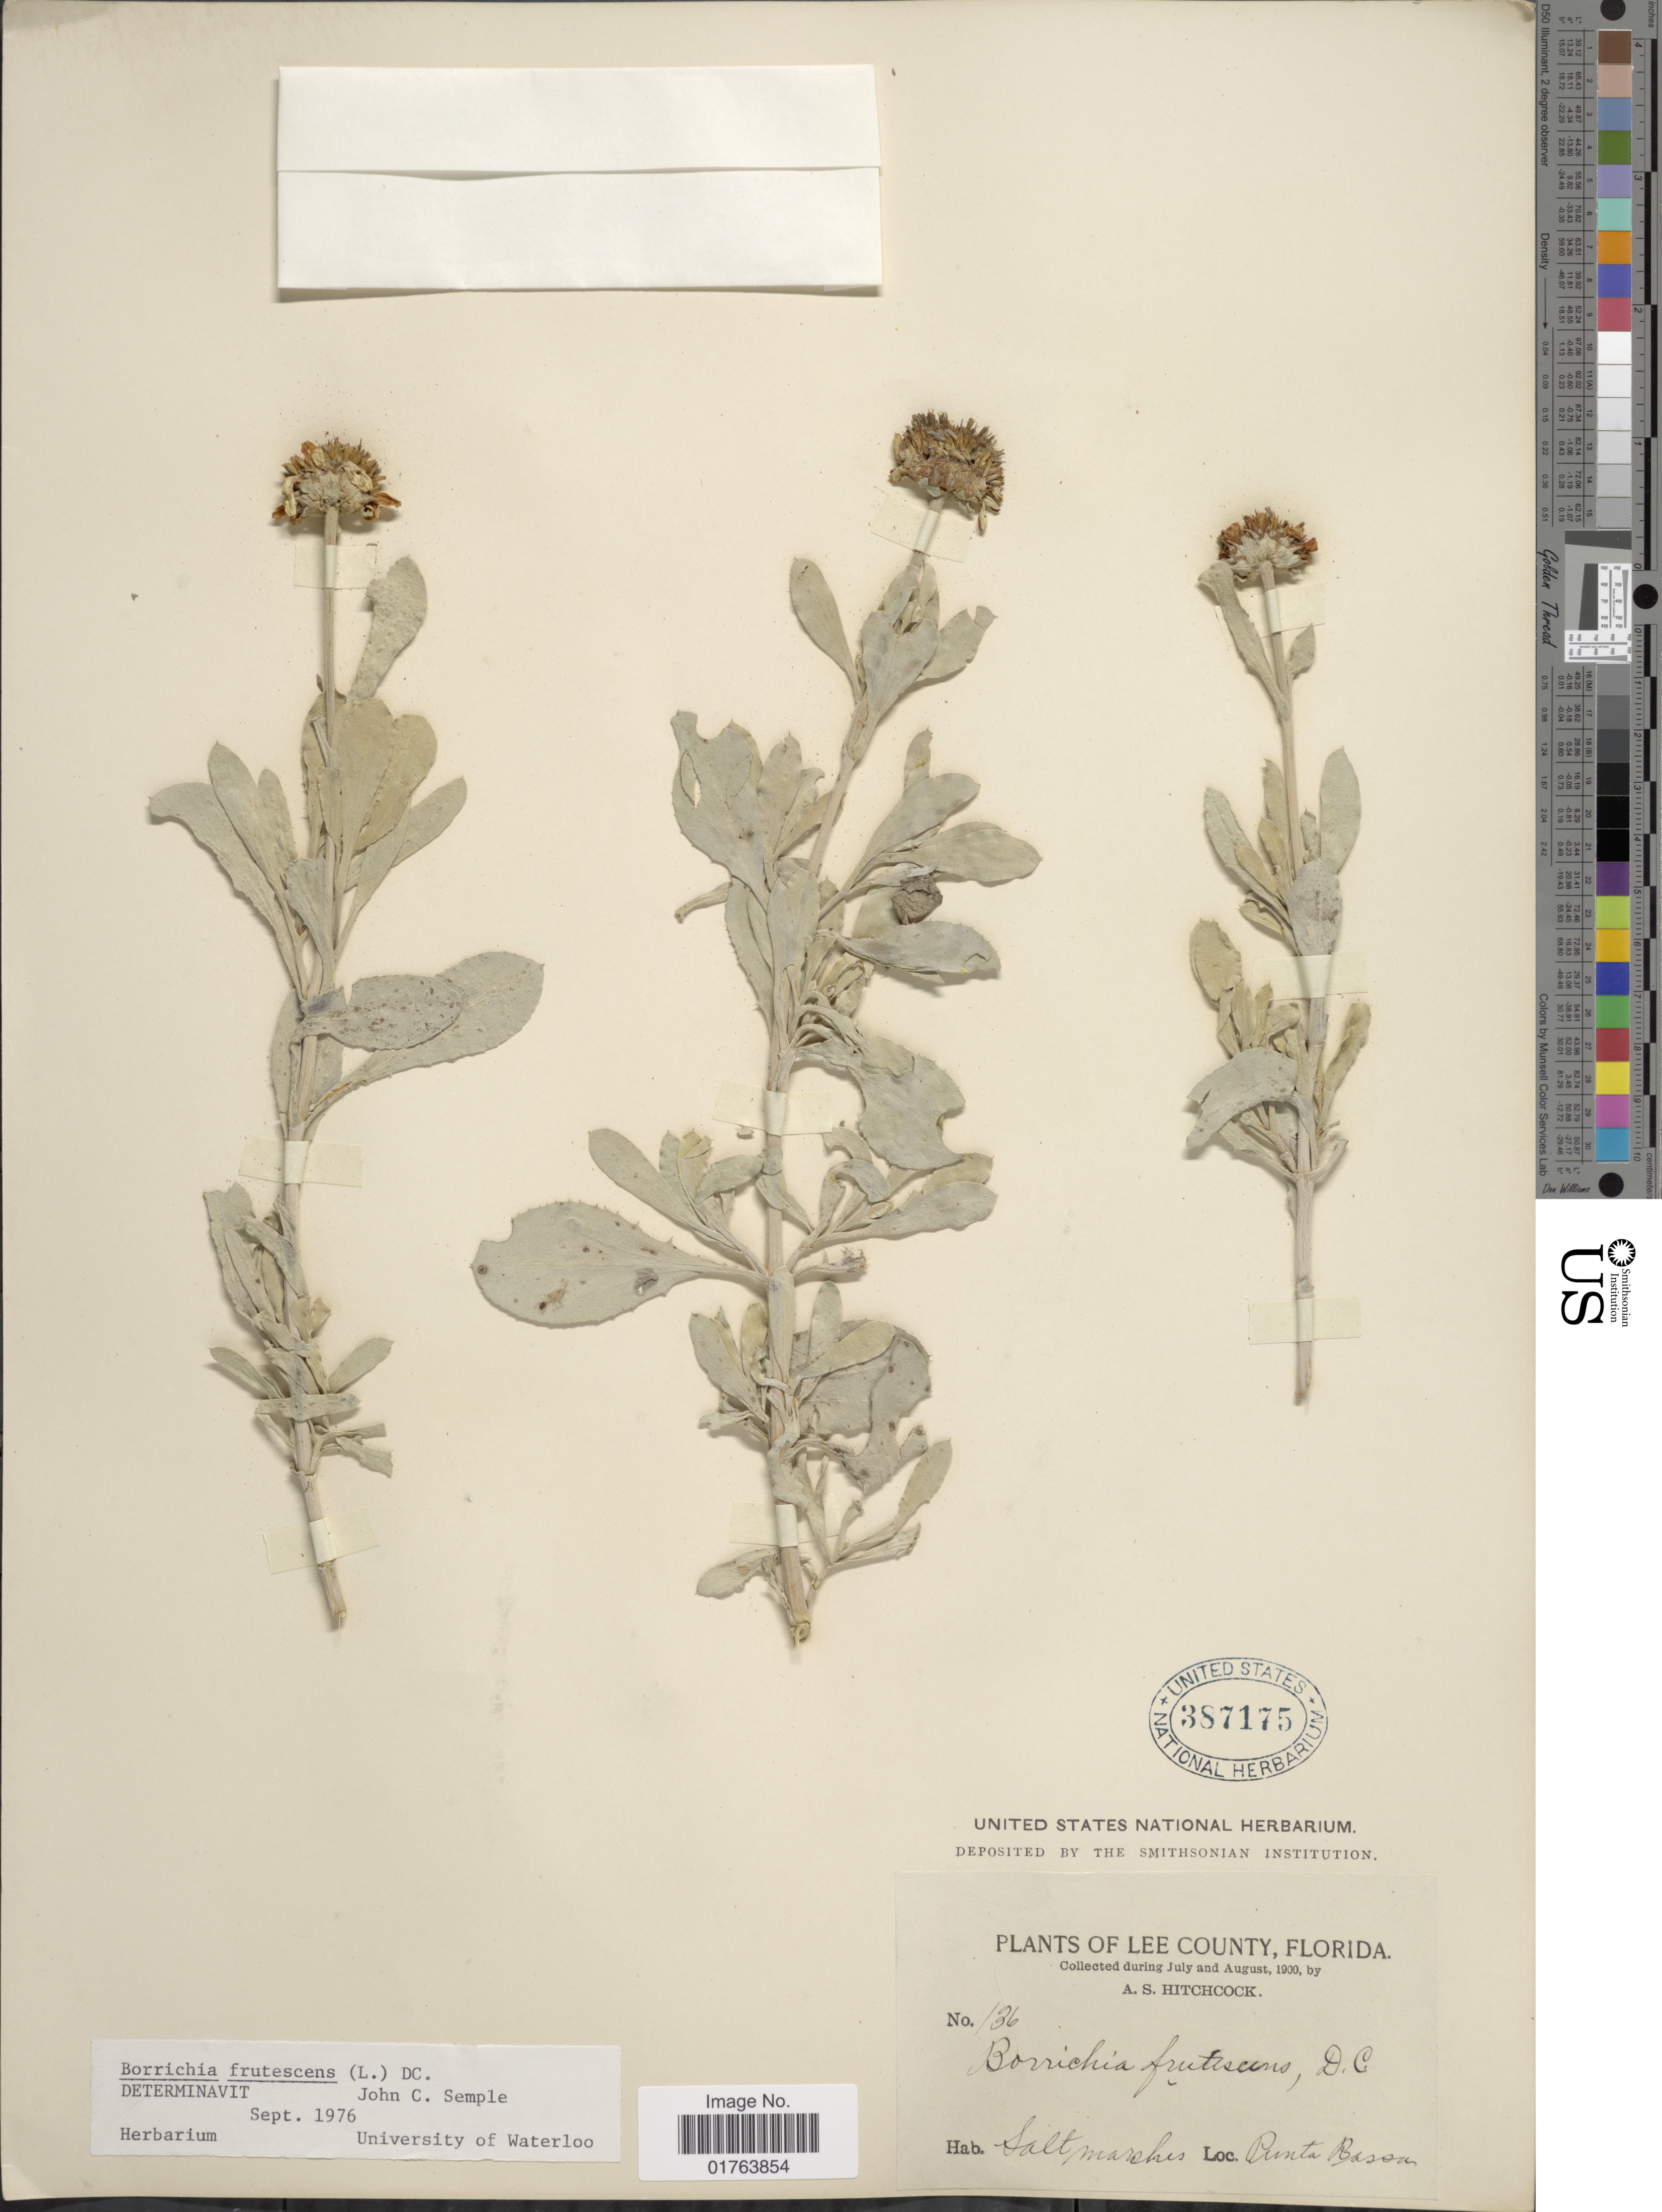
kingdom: Plantae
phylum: Tracheophyta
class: Magnoliopsida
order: Asterales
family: Asteraceae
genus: Borrichia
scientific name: Borrichia frutescens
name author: (L.) DC.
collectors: A. S. Hitchcock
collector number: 136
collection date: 1900-07/1900-08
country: United States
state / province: Florida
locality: Lee County, Punta Bassa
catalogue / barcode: US 387175